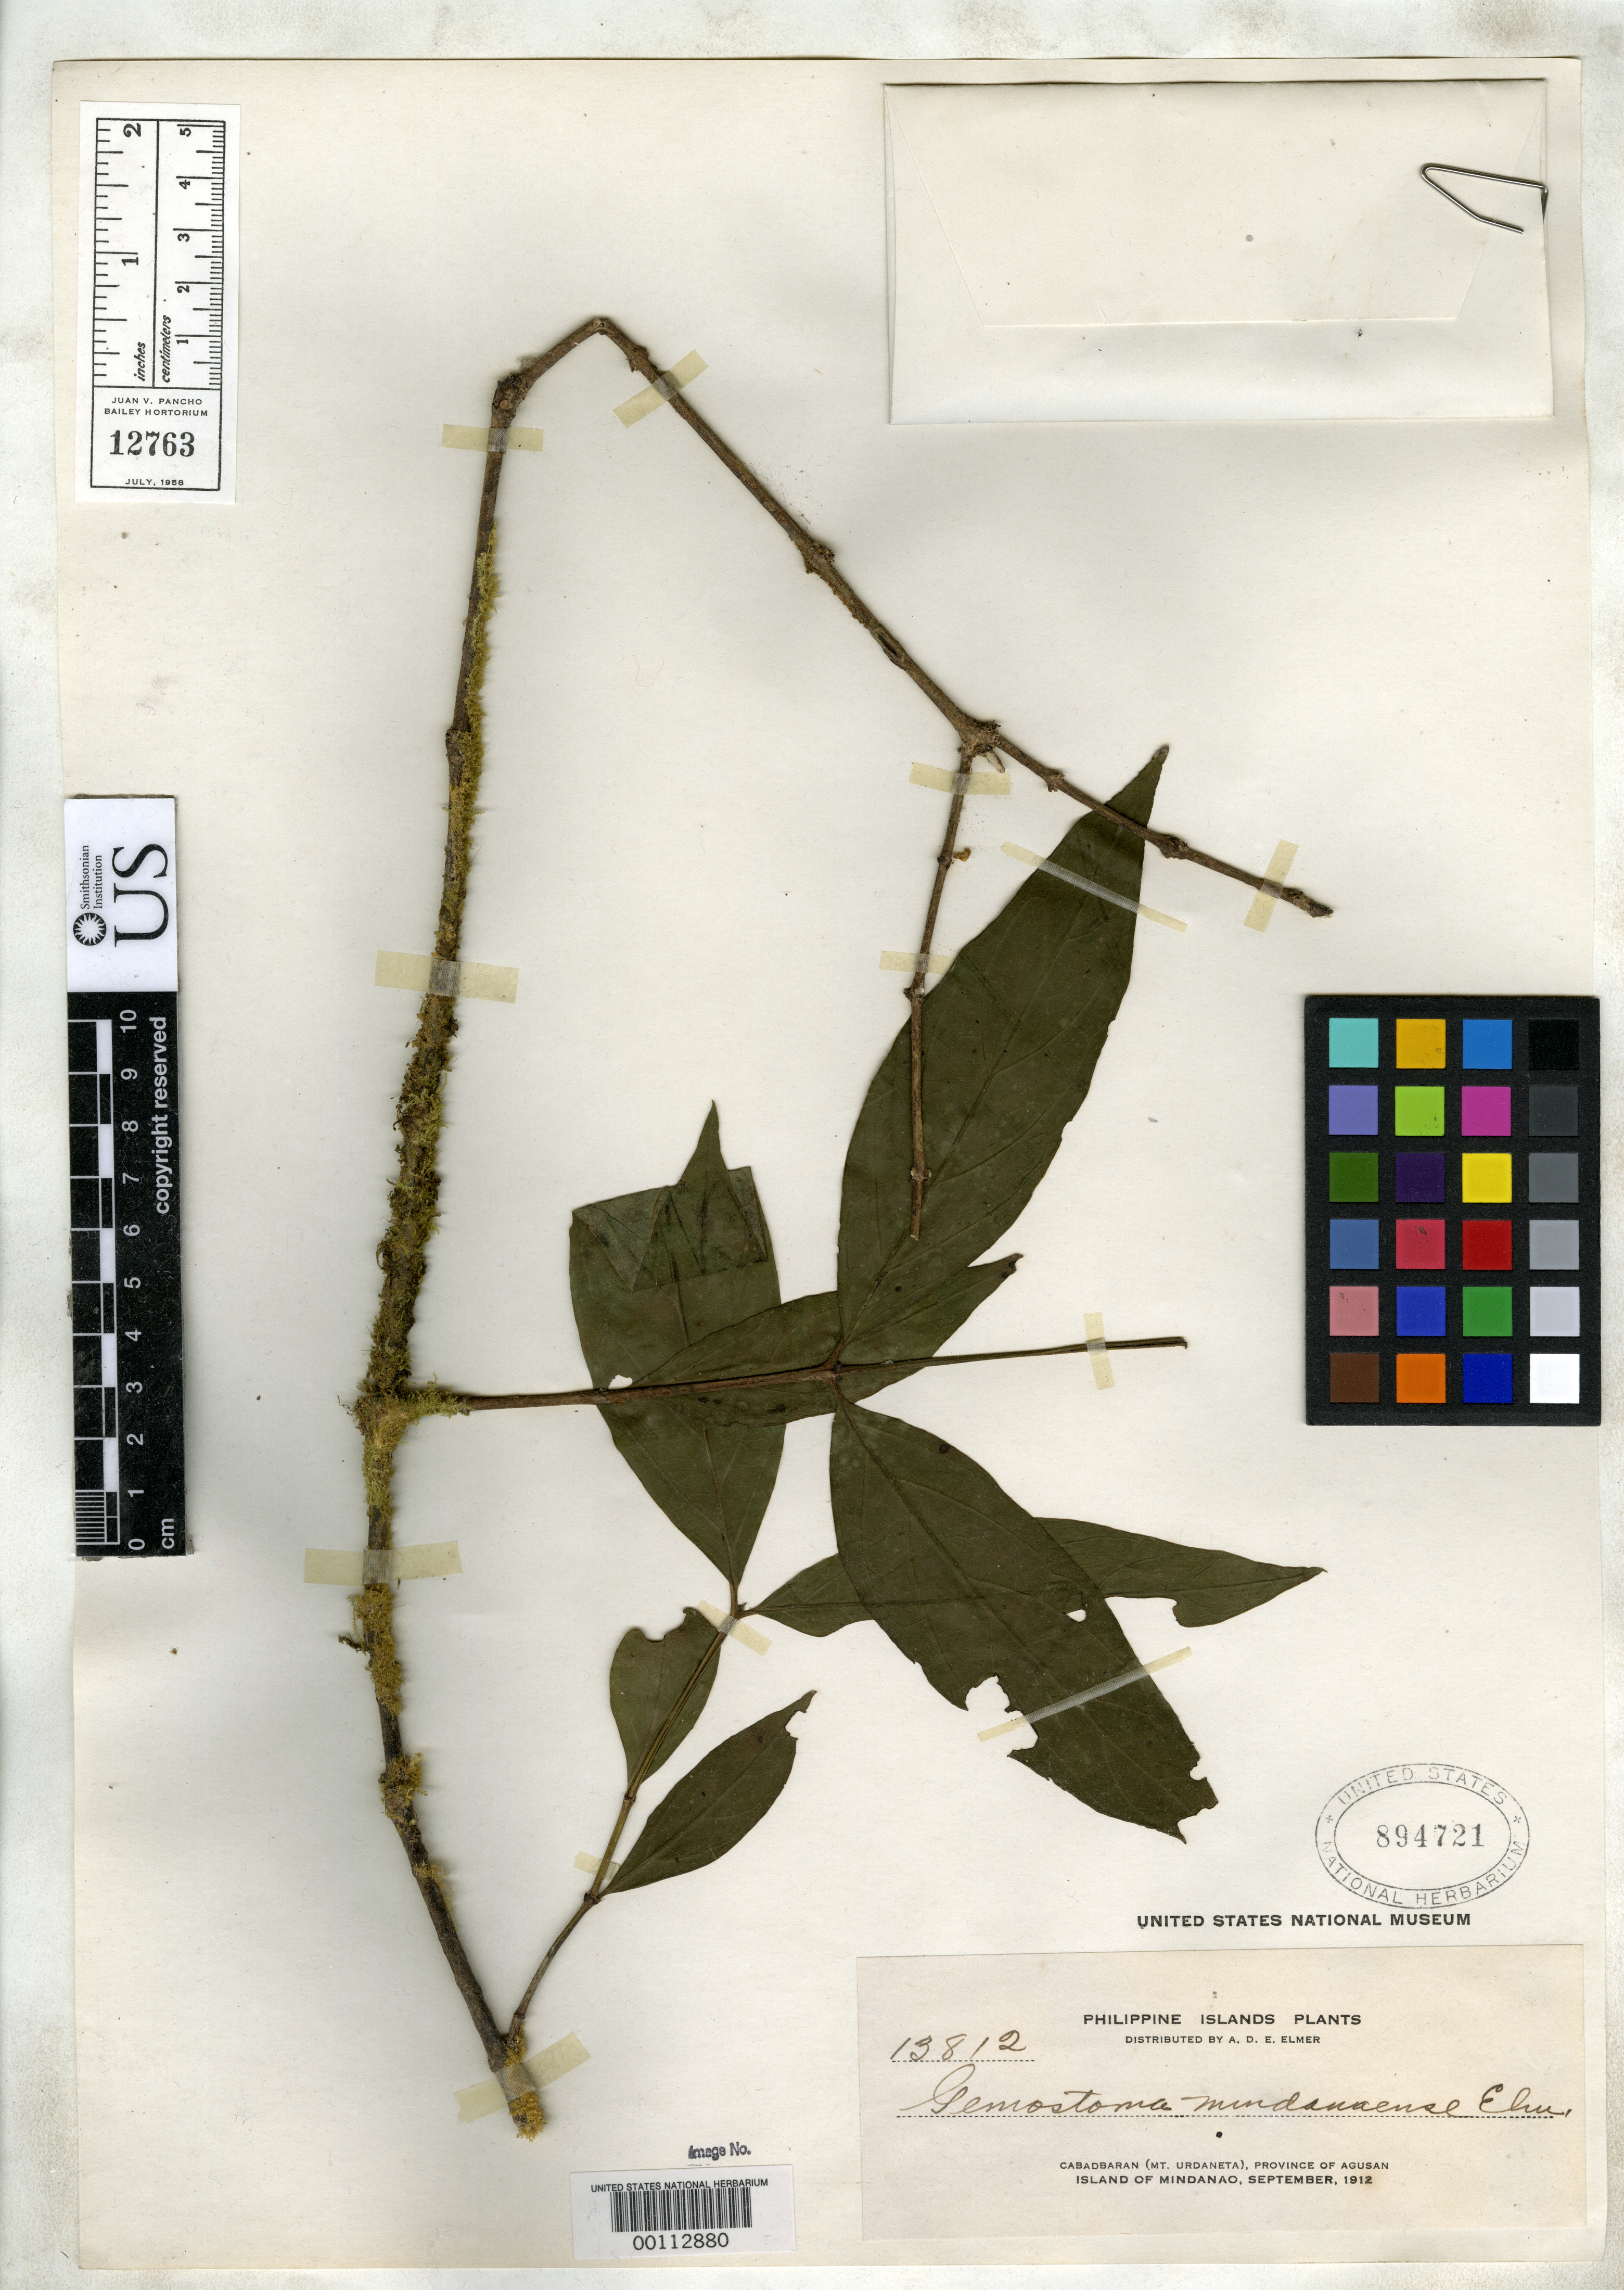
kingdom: Plantae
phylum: Tracheophyta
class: Magnoliopsida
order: Gentianales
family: Loganiaceae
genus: Geniostoma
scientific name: Geniostoma mindanaense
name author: Elmer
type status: Isotype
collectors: A. D. E. Elmer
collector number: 13812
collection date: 1912-07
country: Philippines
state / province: Caraga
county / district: Agusan del Norte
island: Mindanao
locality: Cabadbaran (Mt. Urdaneta), province of Agusan, Island of Mindanao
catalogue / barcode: US 894721